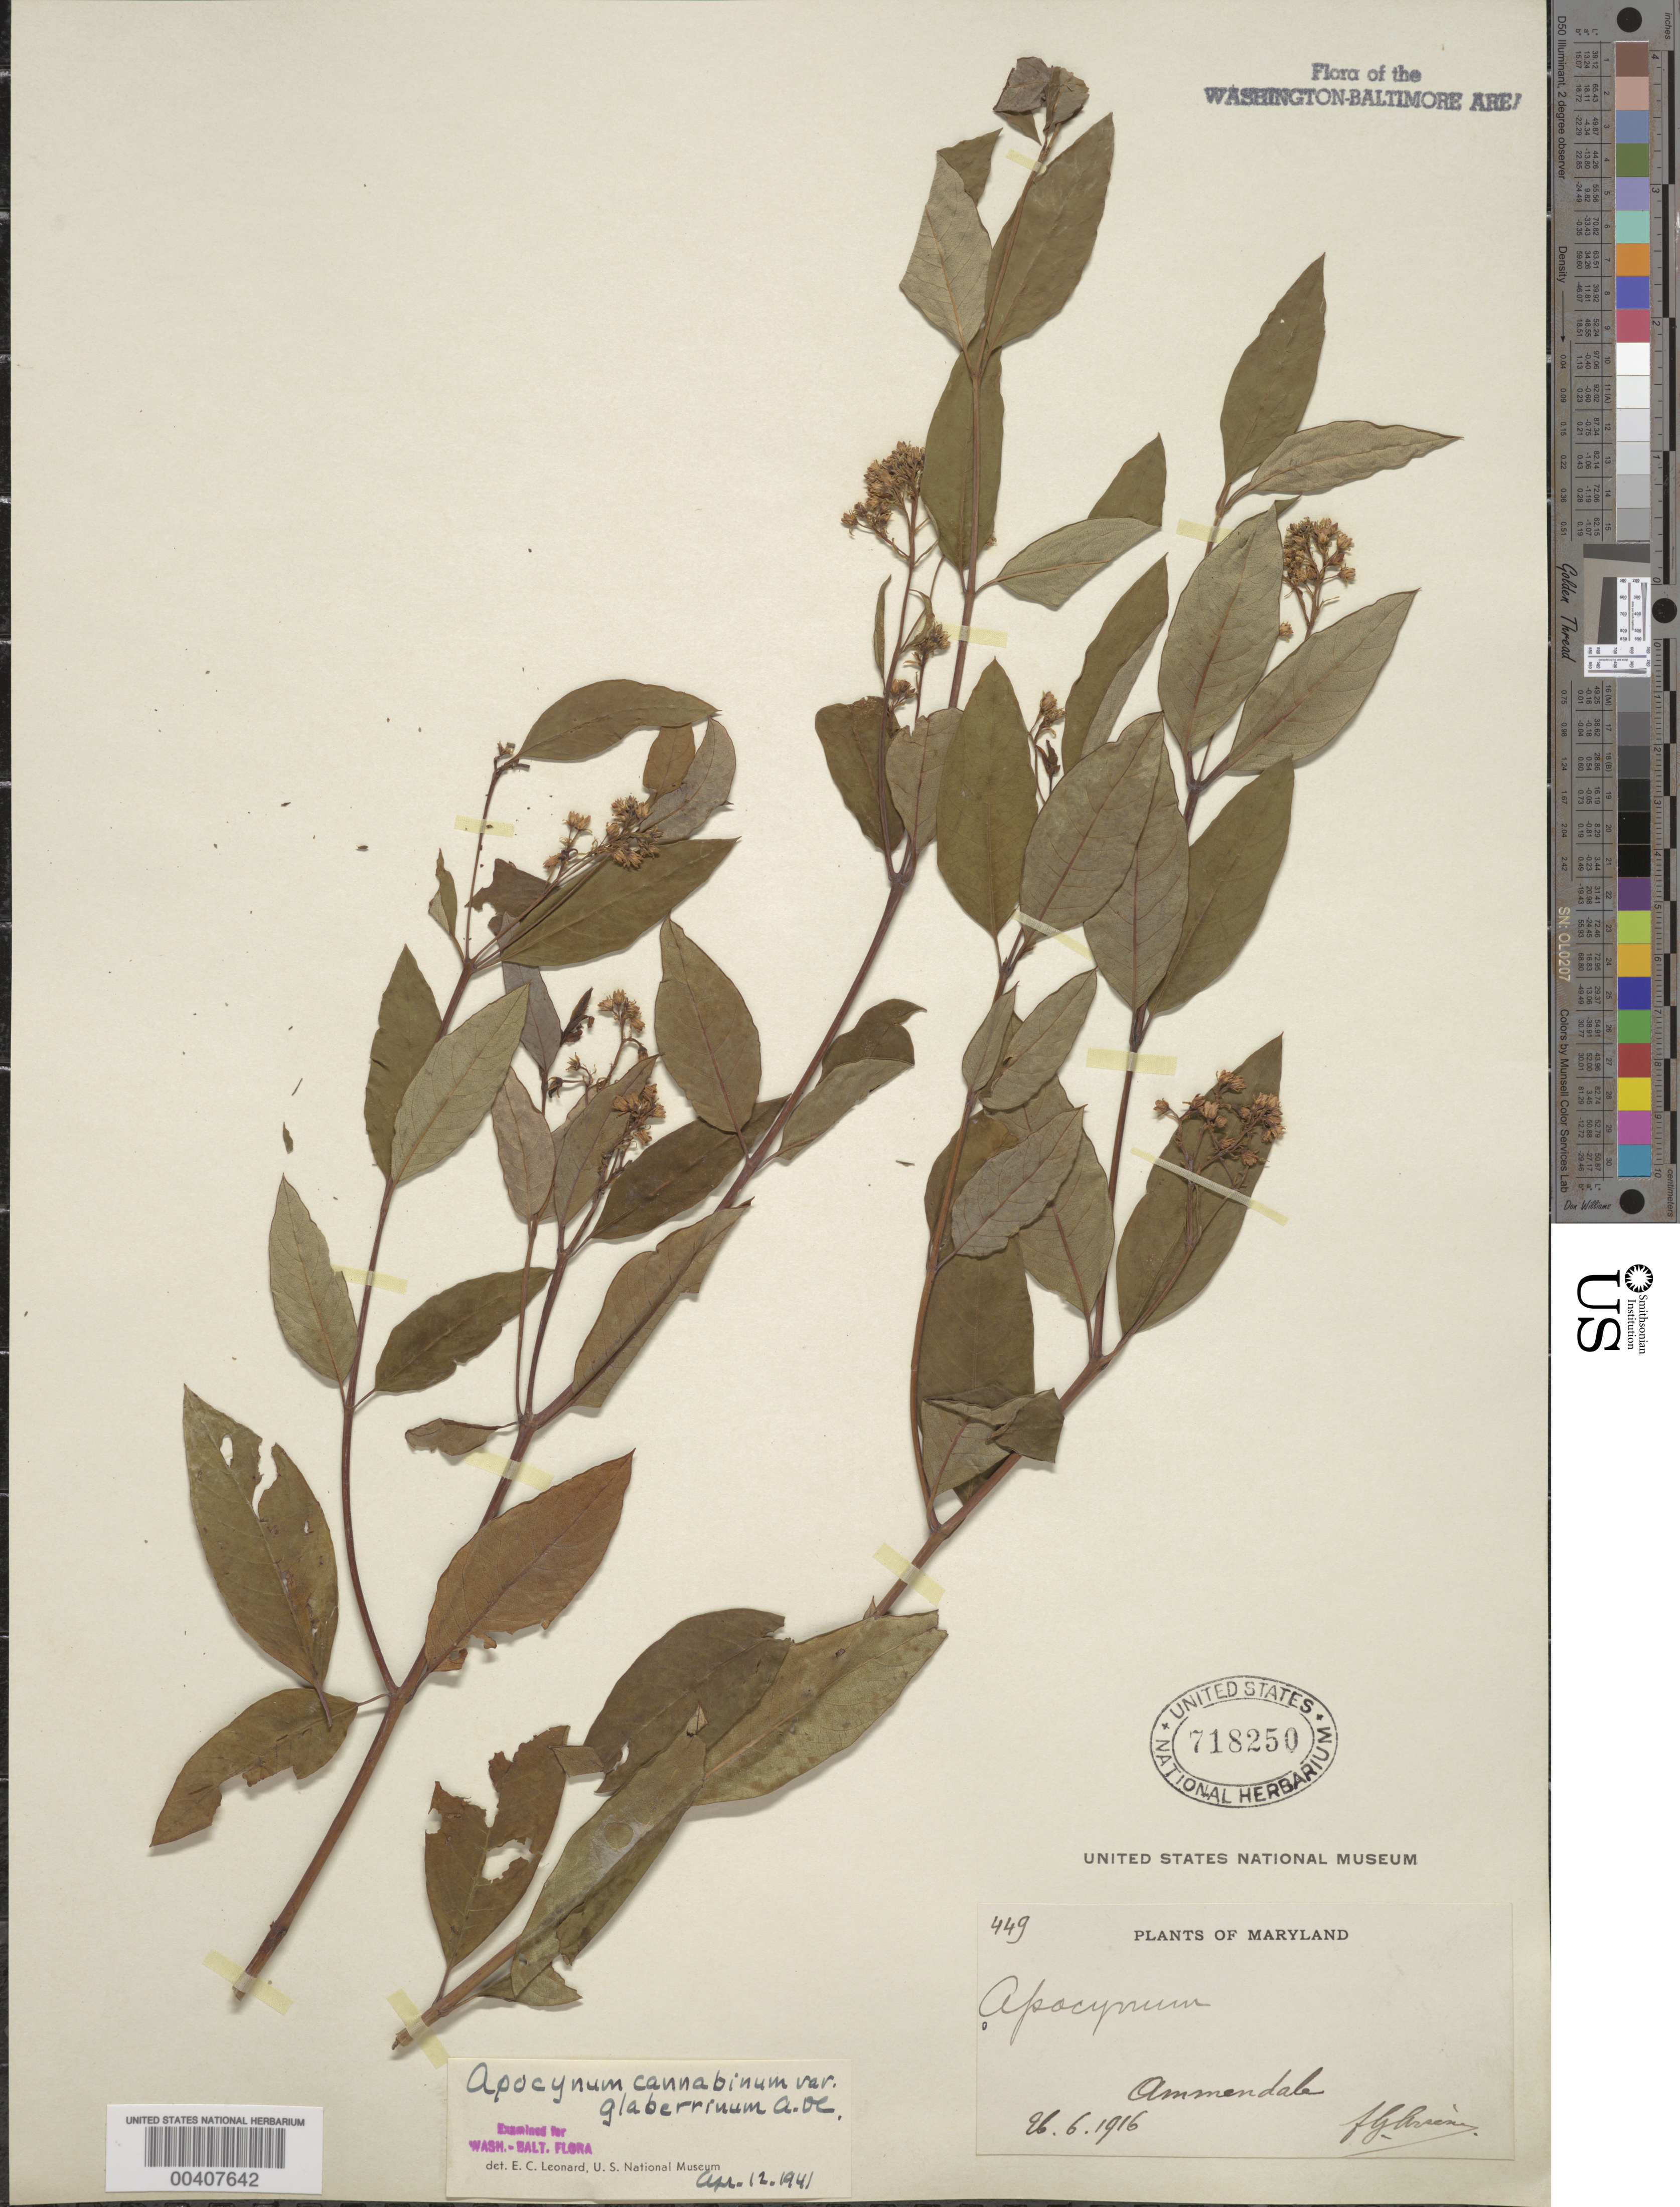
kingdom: Plantae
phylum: Tracheophyta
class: Magnoliopsida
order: Gentianales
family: Apocynaceae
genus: Apocynum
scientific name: Apocynum cannabinum var. glaberrimum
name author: L.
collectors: Bro. G. Arsène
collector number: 449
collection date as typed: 26 Jun 1916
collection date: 1916-06-26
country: United States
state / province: Maryland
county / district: Prince George's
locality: Ammendale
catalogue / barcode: US 718250